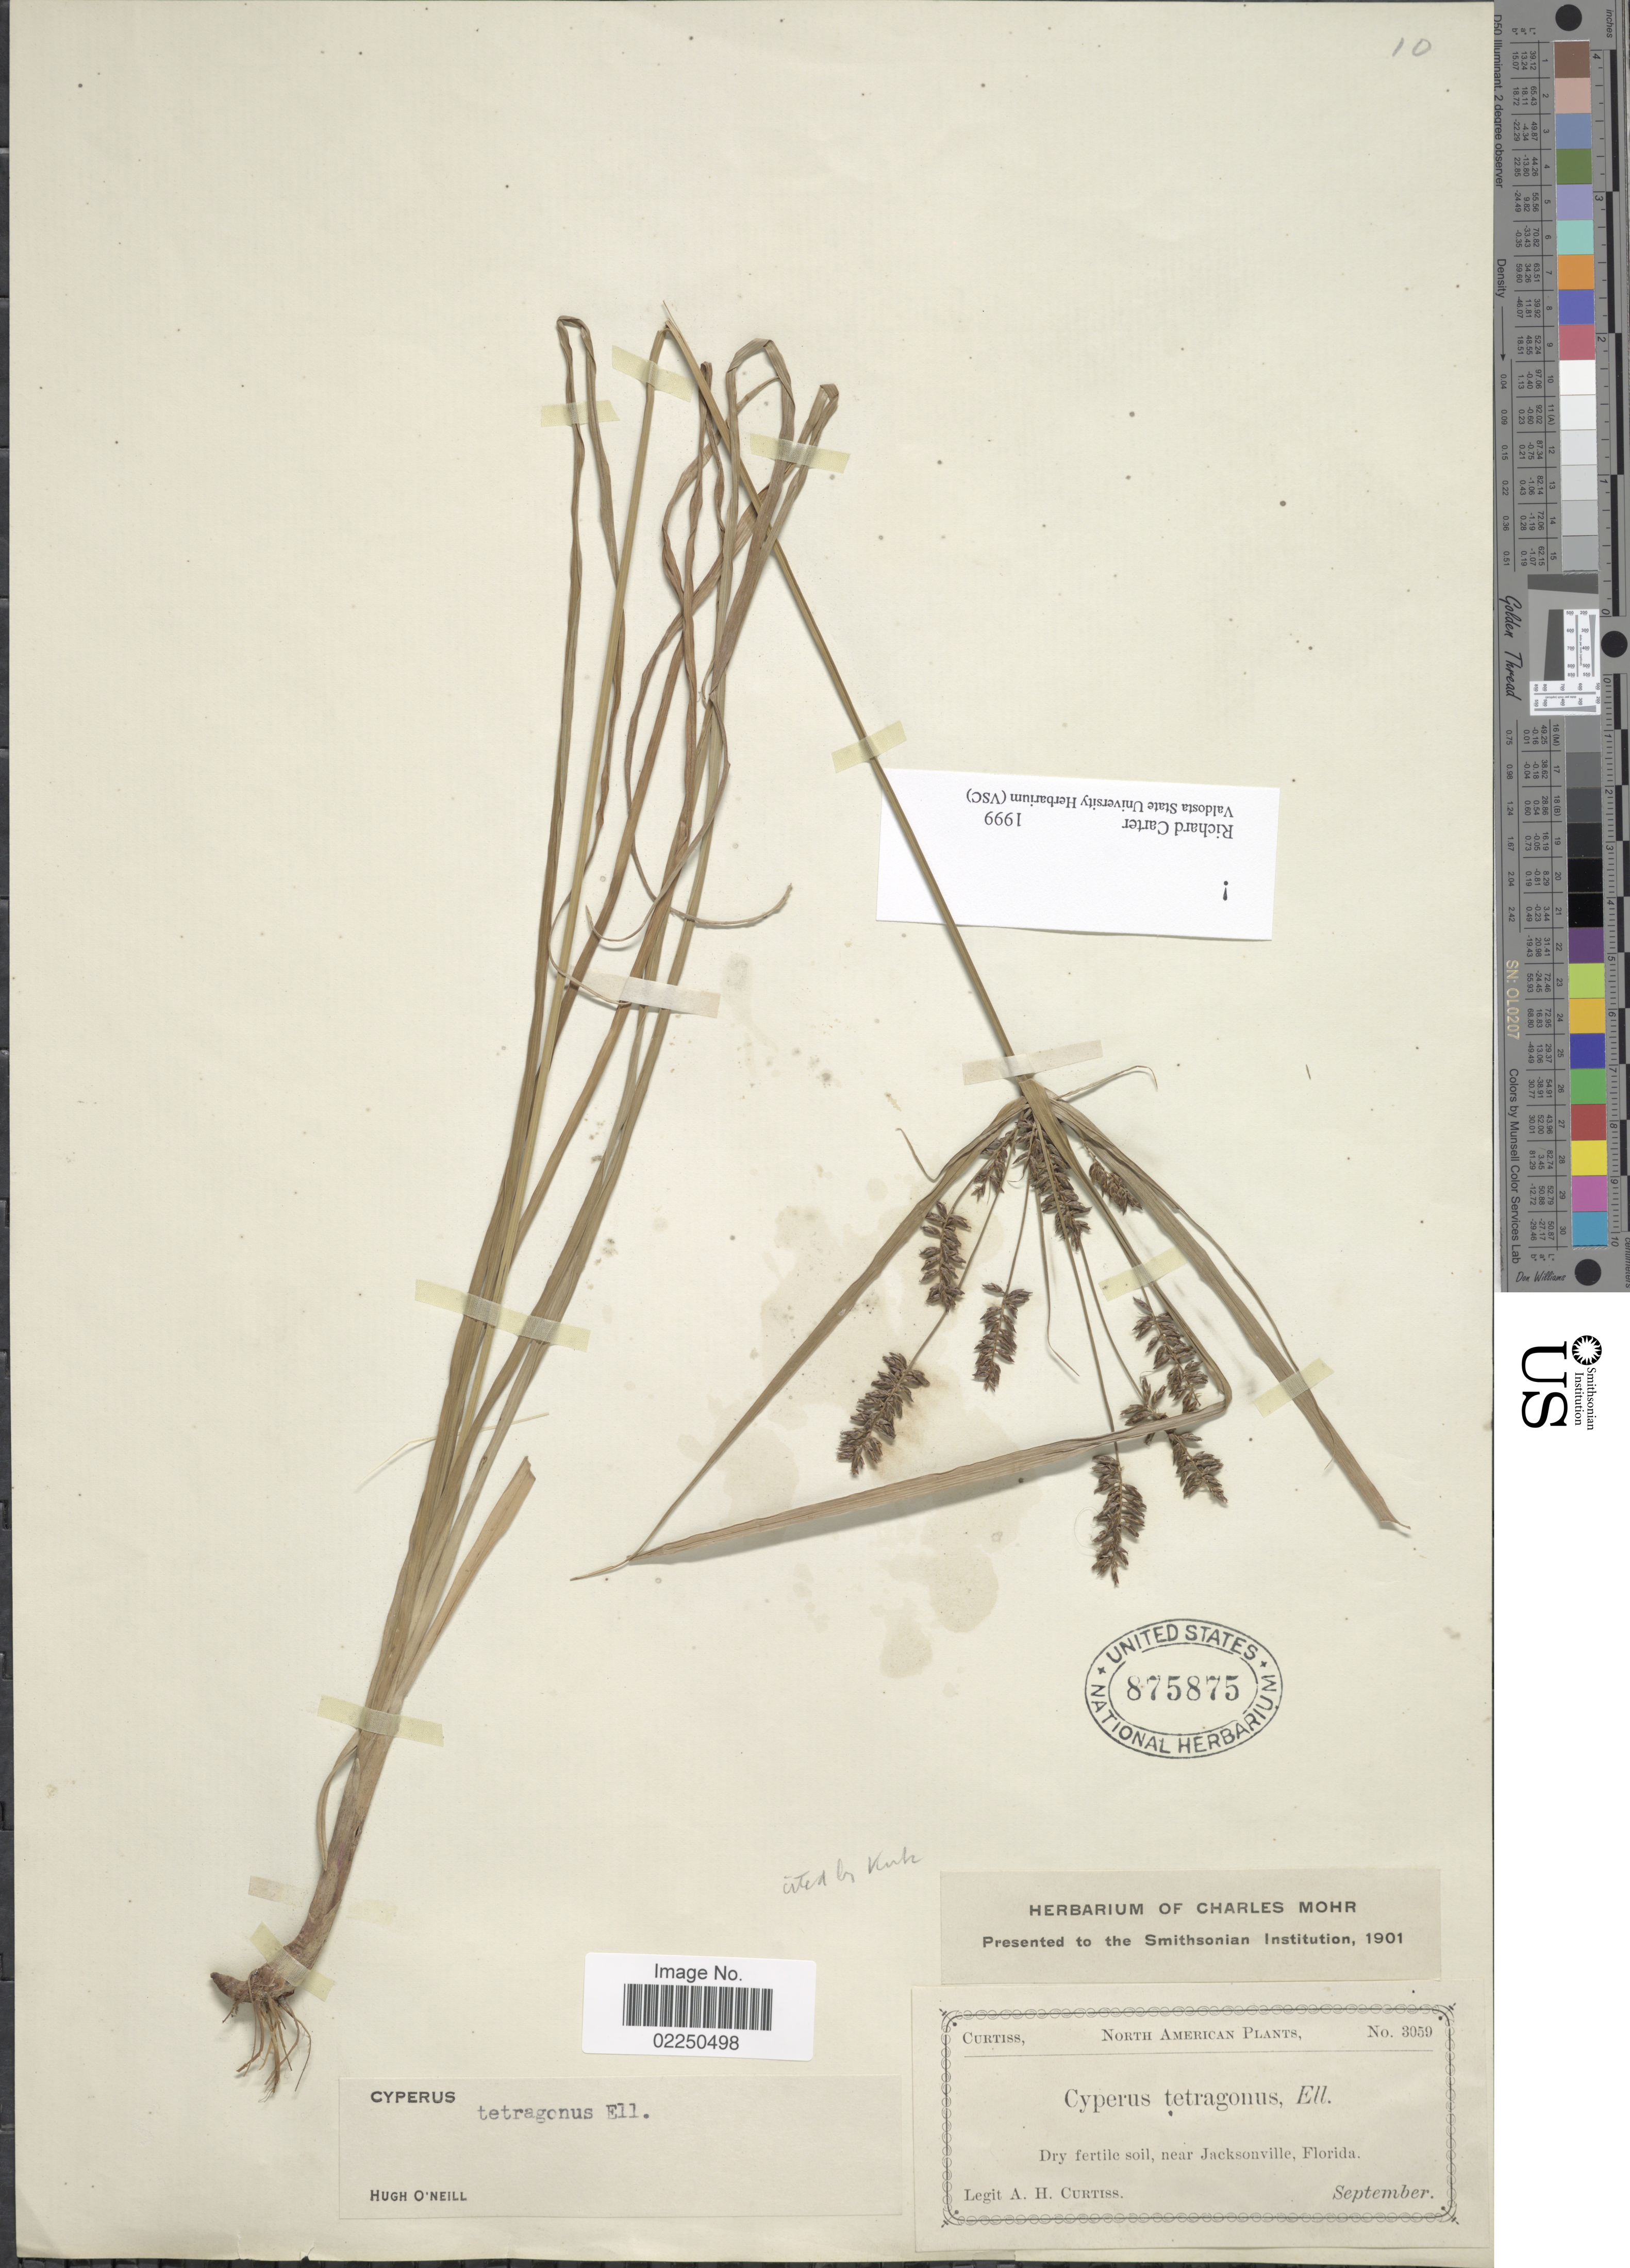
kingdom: Plantae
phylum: Tracheophyta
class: Liliopsida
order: Poales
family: Cyperaceae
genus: Cyperus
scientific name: Cyperus tetragonus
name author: Elliott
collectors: A. H. Curtiss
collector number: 3059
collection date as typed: September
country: United States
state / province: Florida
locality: Dry fertile soil, near Jacksonville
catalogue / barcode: US 875875